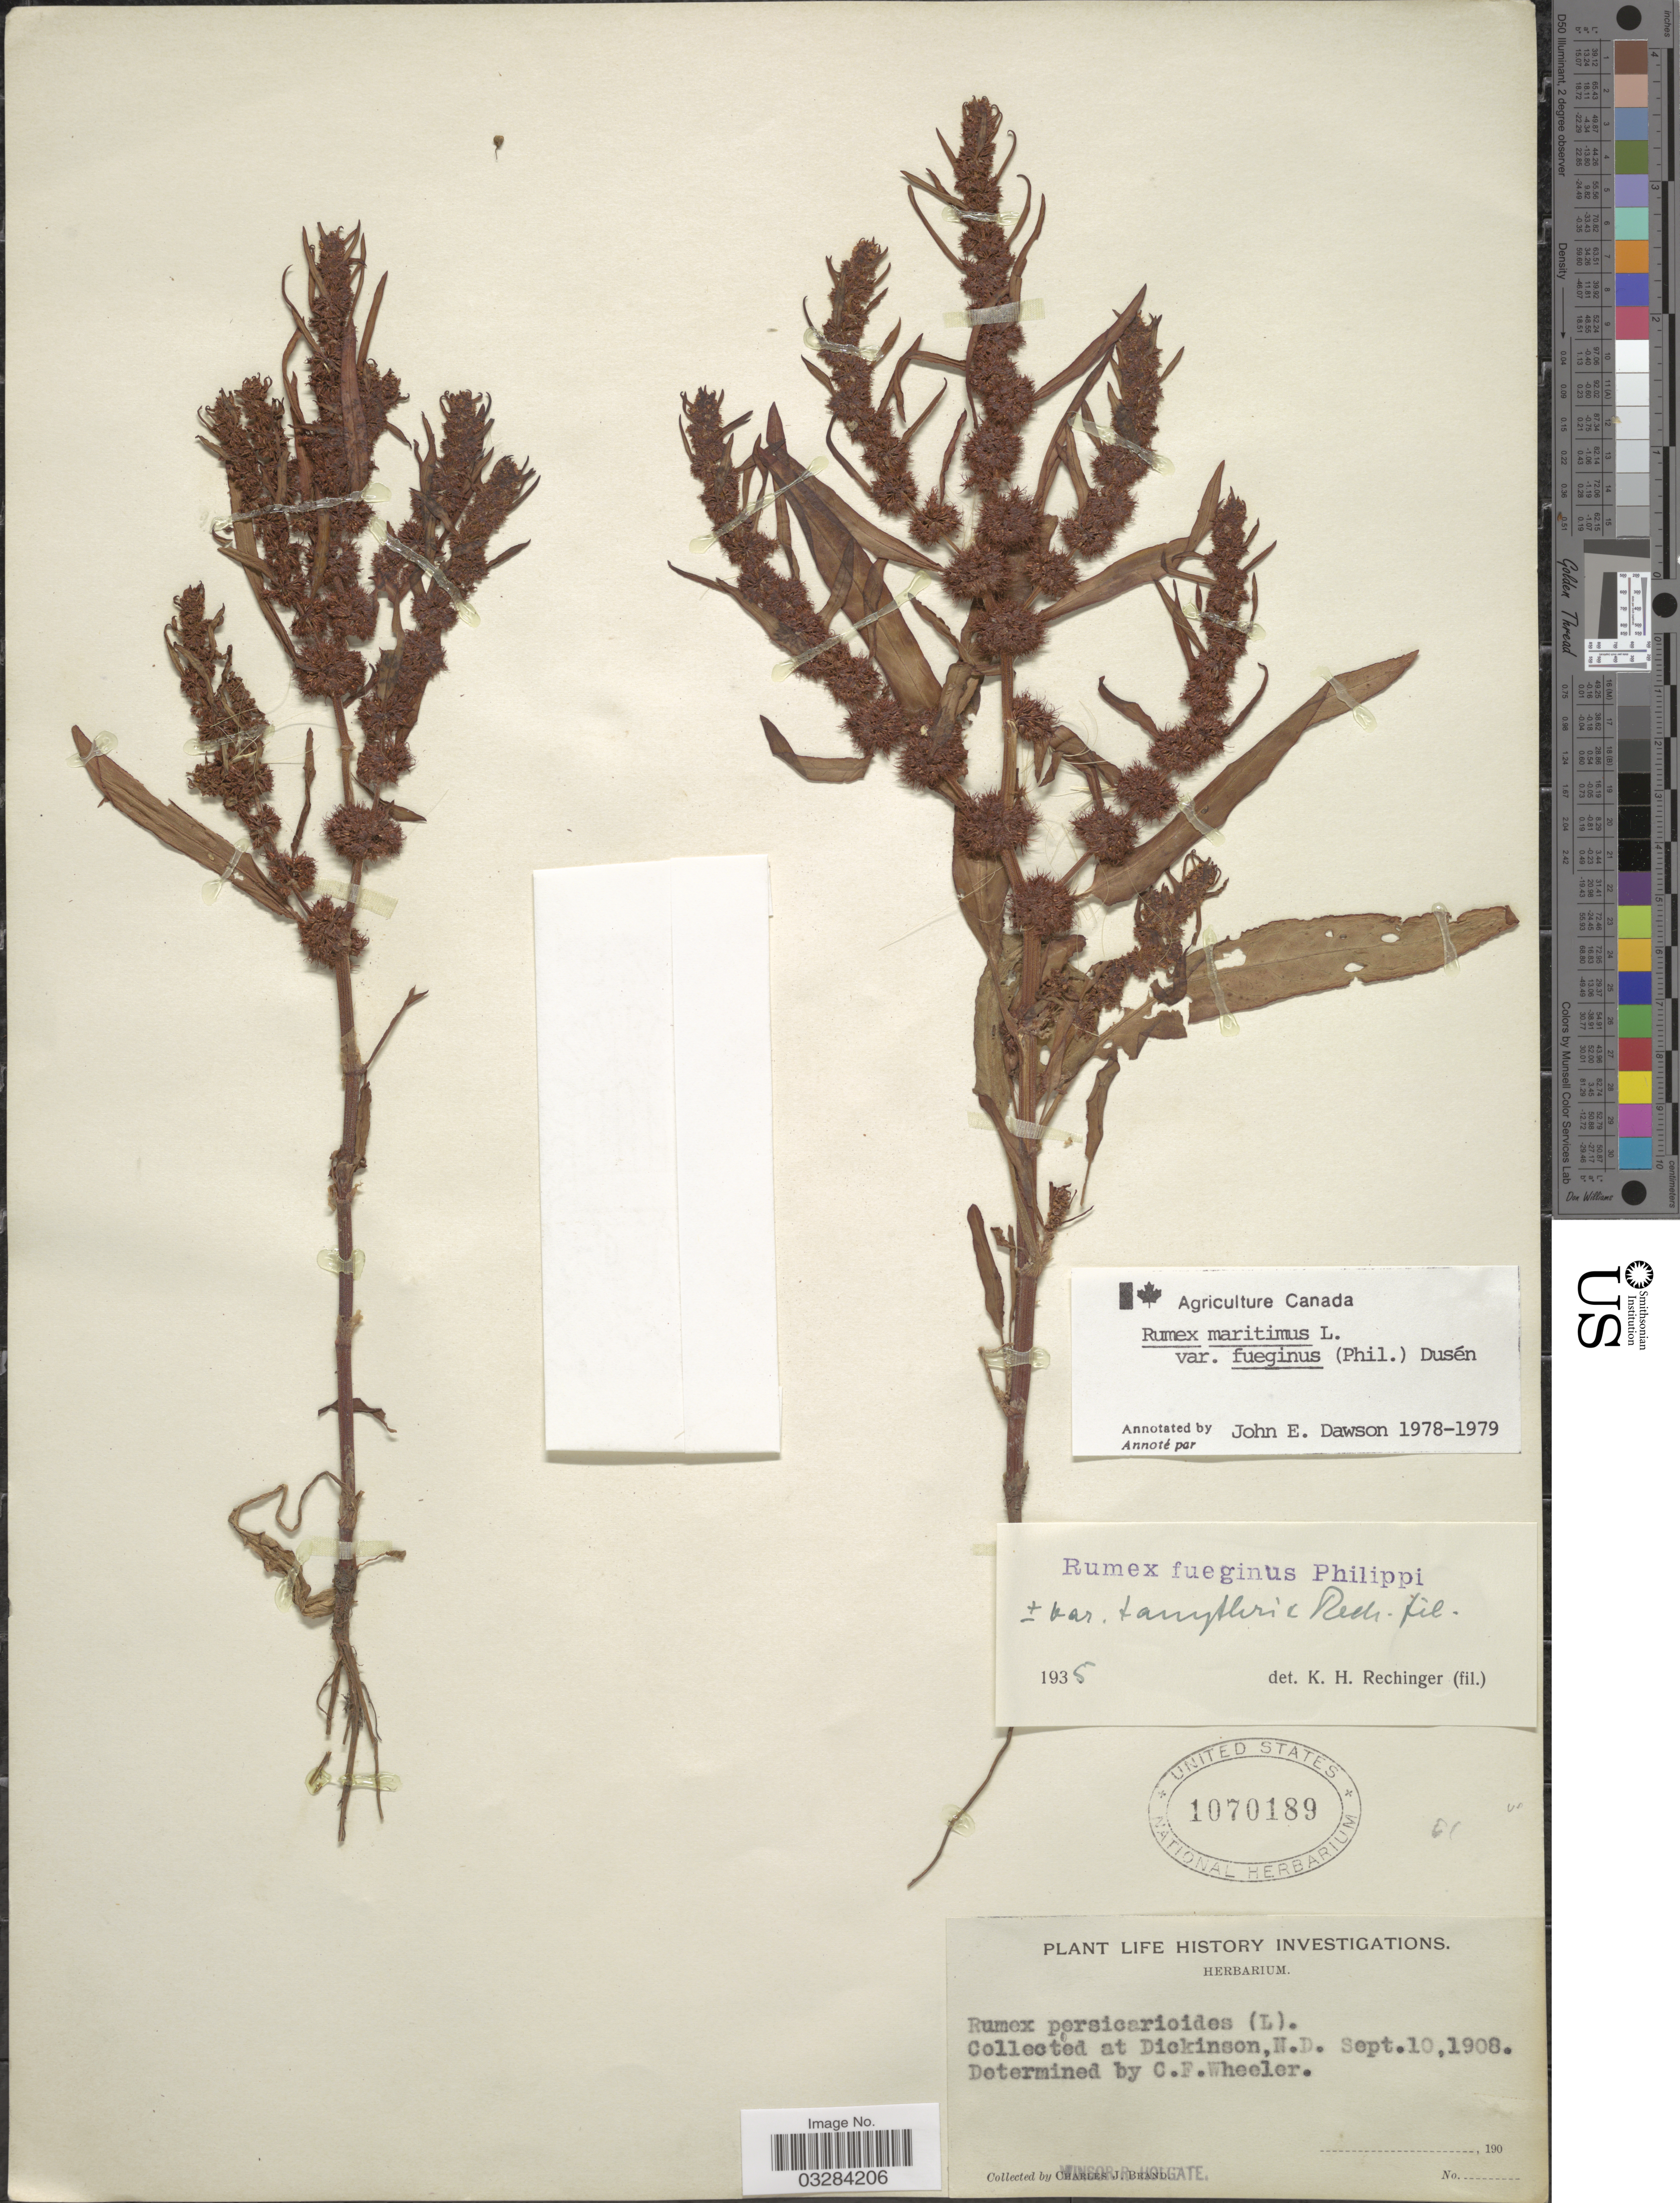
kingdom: Plantae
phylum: Tracheophyta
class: Magnoliopsida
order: Caryophyllales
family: Polygonaceae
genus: Rumex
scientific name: Rumex maritimus var. fueginus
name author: (Phil.) Dusén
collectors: W. Holgate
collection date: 1908-09-10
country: United States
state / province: North Dakota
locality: Dickinson.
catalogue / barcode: US 1070189